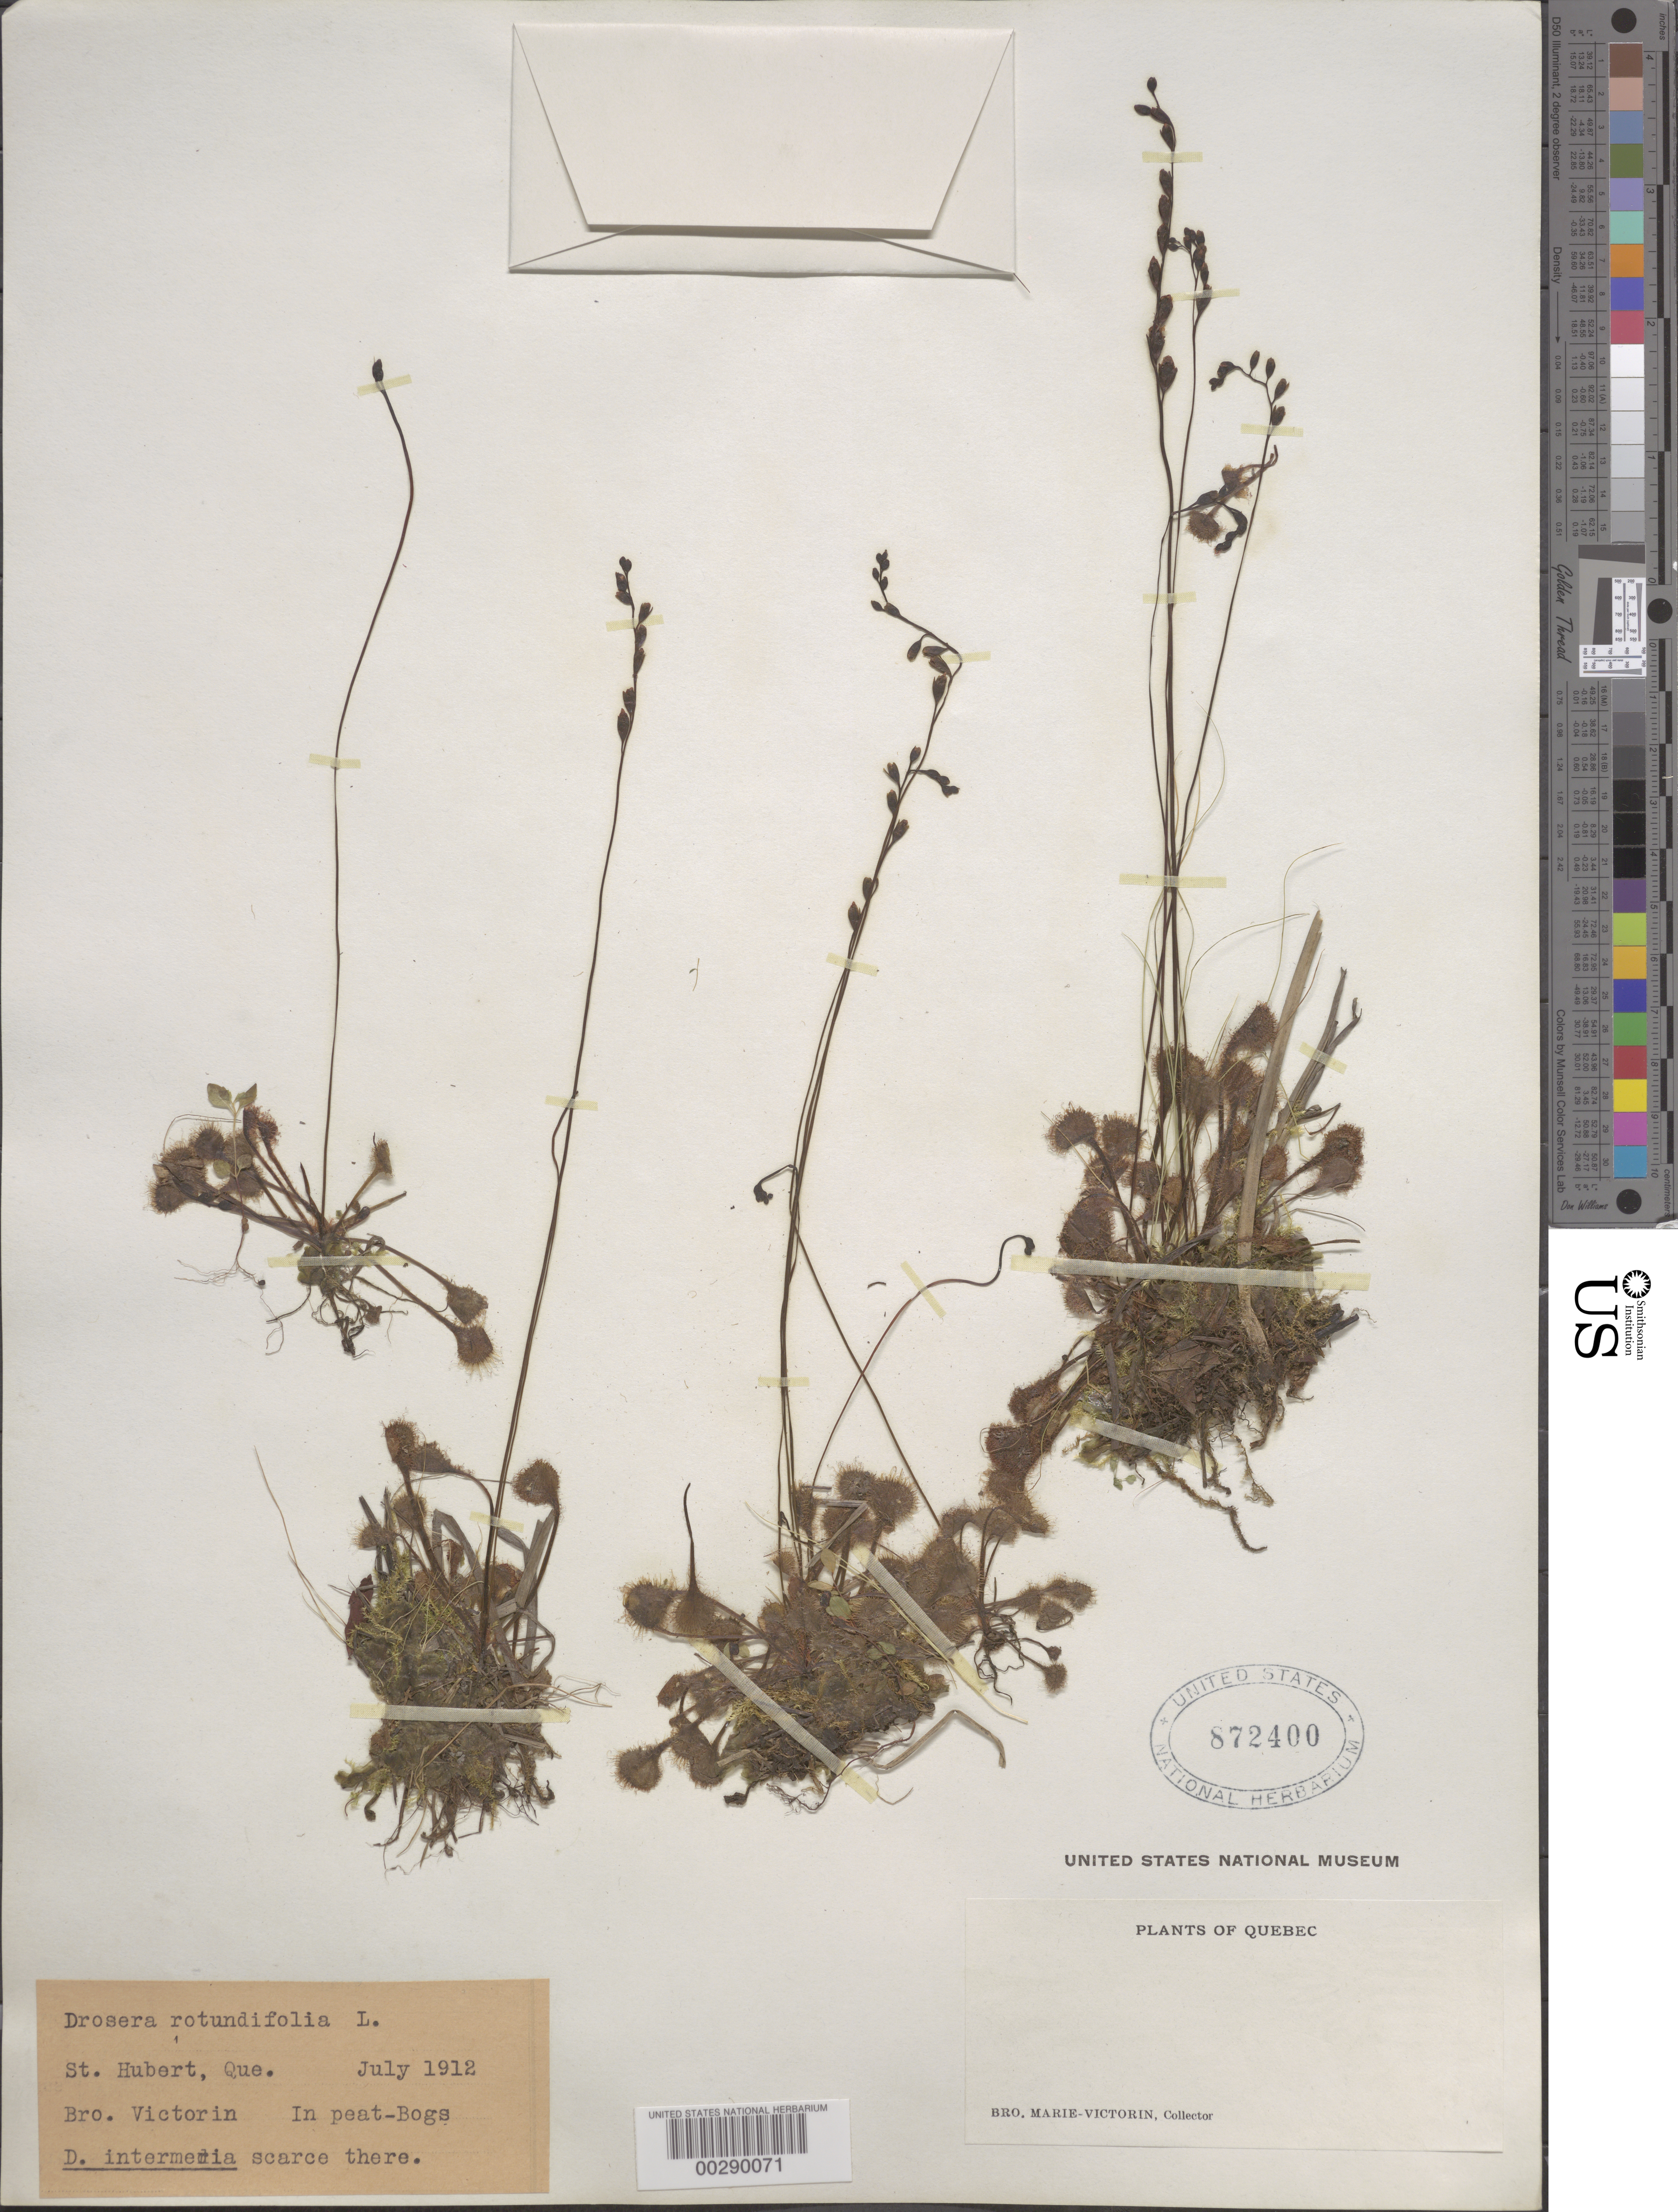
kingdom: Plantae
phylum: Tracheophyta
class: Magnoliopsida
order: Caryophyllales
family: Droseraceae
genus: Drosera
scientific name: Drosera rotundifolia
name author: L.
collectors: Fr. Marie-Victorin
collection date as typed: Jul 1912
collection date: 1912-07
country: Canada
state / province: Quebec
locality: St. hubert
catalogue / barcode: US 872400